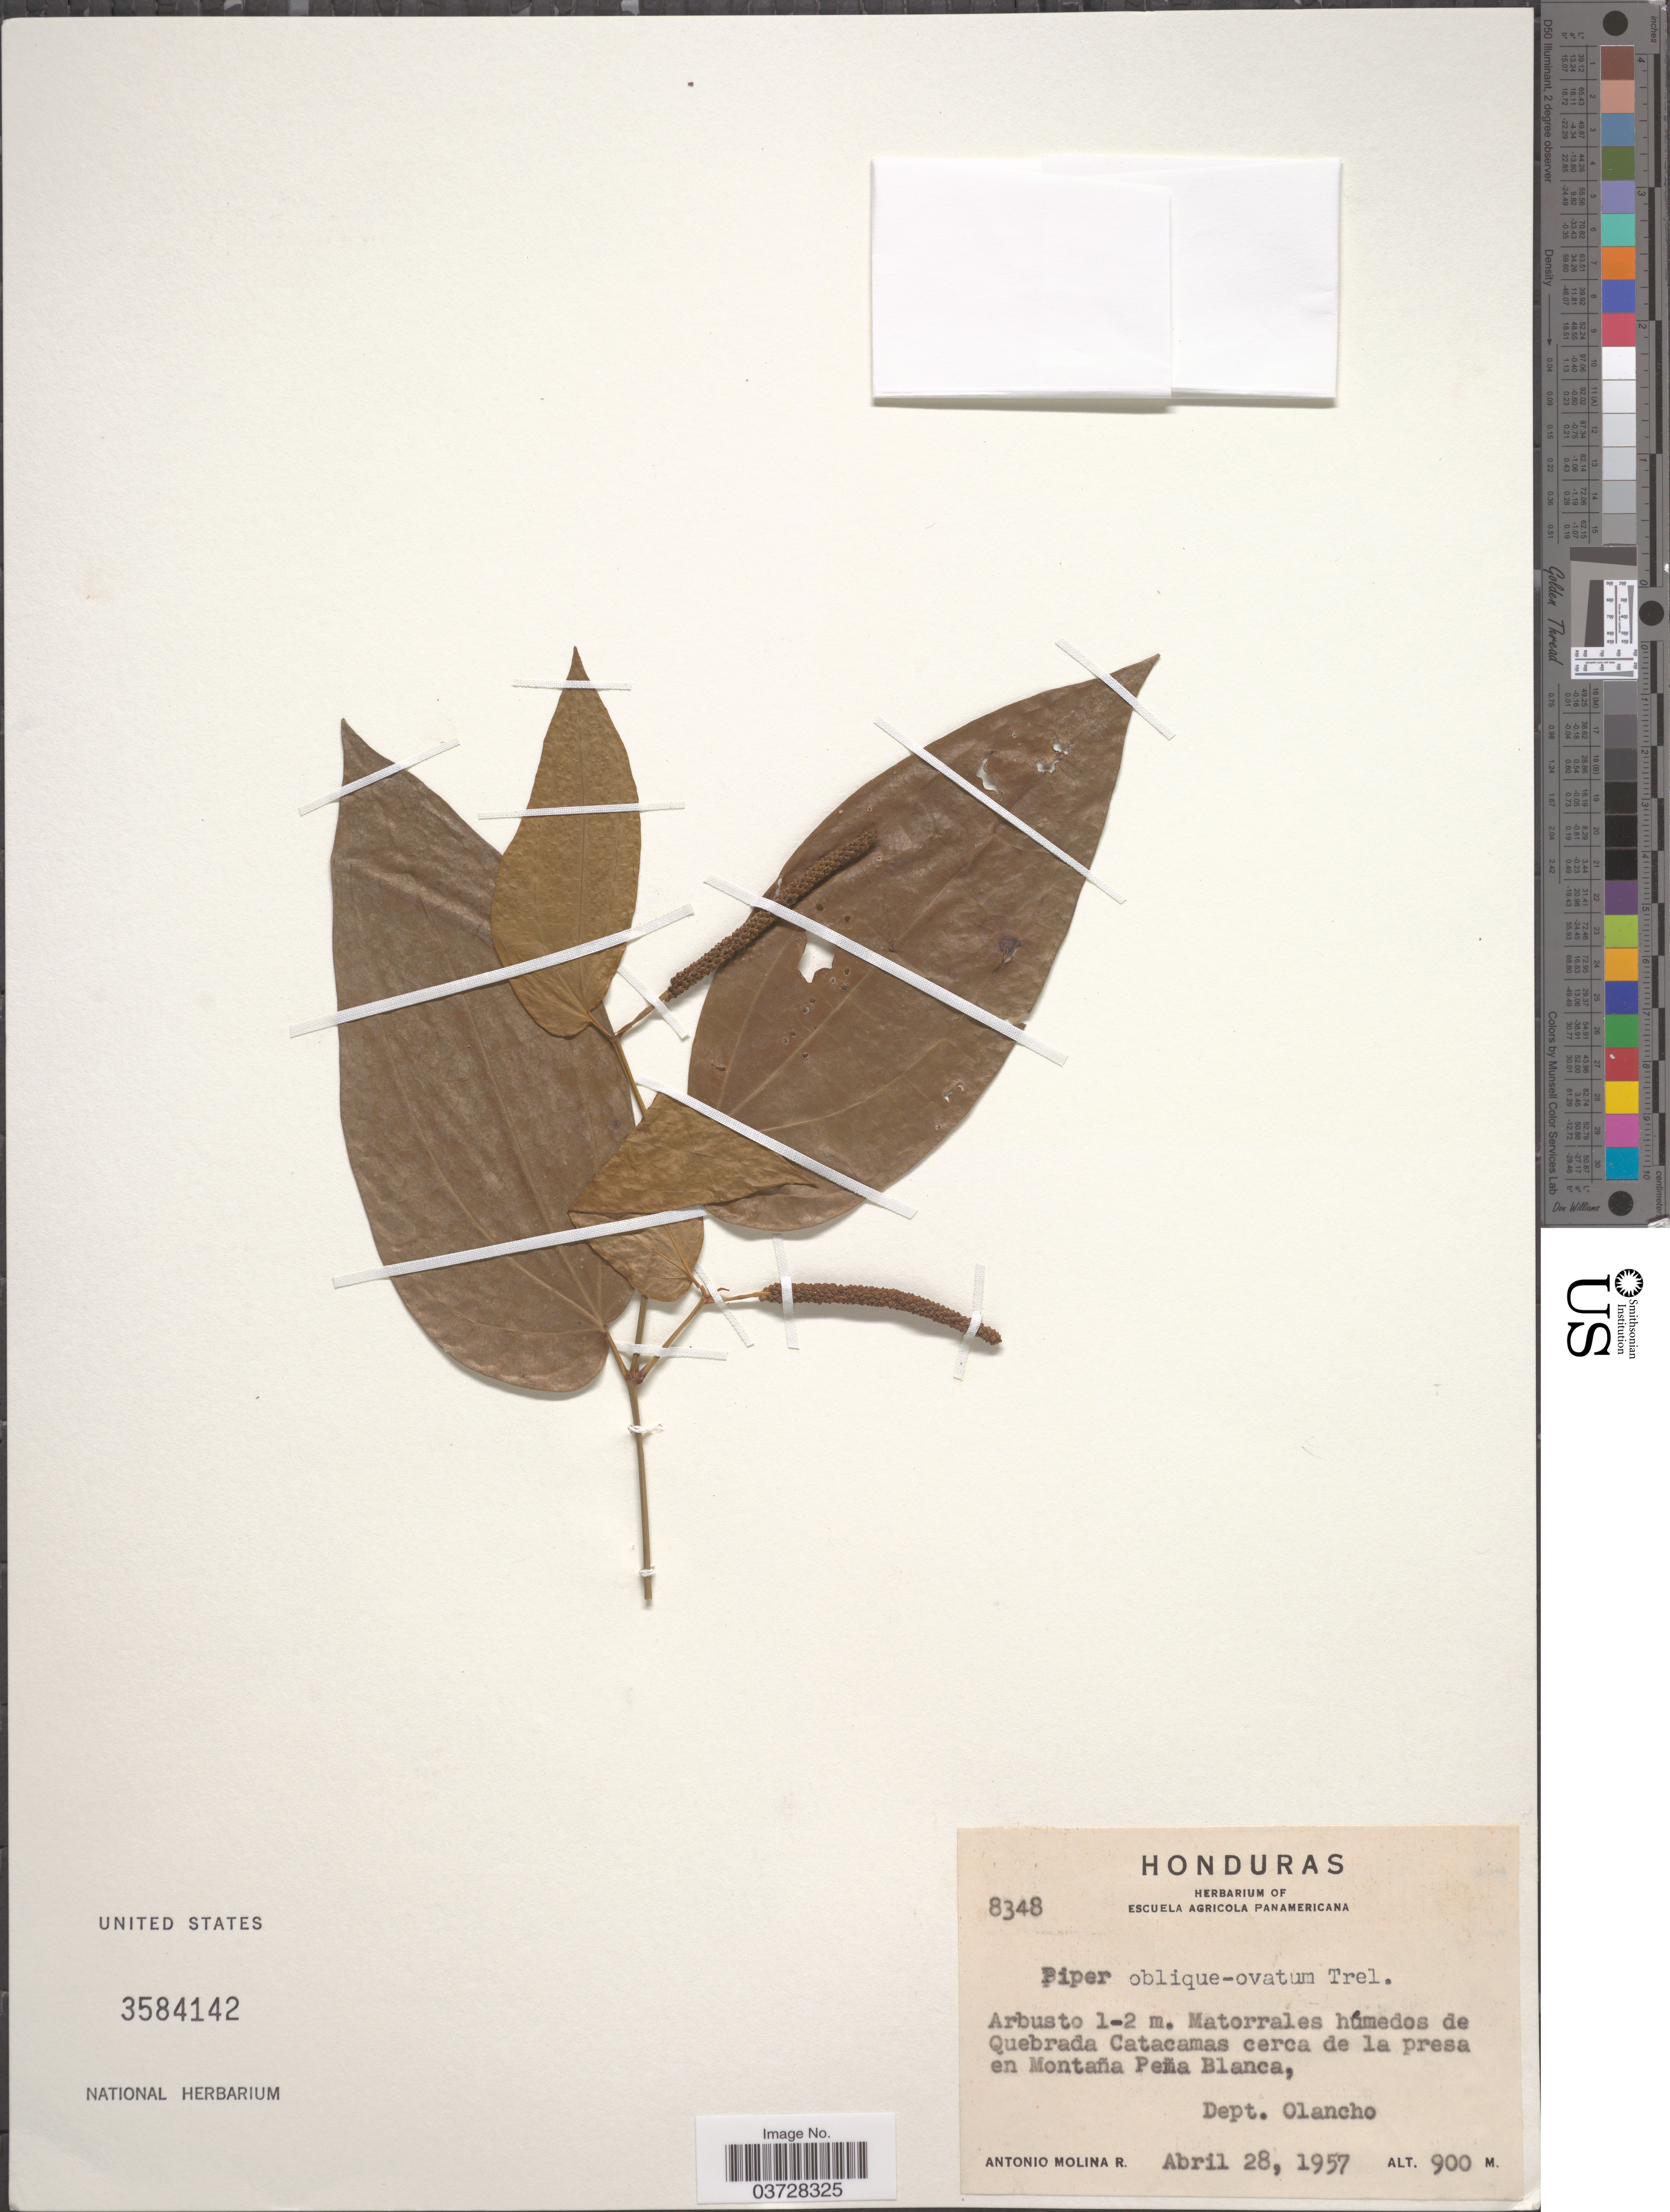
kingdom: Plantae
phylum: Tracheophyta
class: Magnoliopsida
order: Piperales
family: Piperaceae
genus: Piper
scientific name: Piper oblique-ovatum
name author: Trel. in Standl.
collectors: A. Molina R.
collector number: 8348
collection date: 1957-04-28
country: Honduras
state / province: Olancho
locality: Matorrales húmedos de Quebrada Catacamas cerca de la presa en Montaña Peña Blanca, Dept. Olancho.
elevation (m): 900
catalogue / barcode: US 3584142